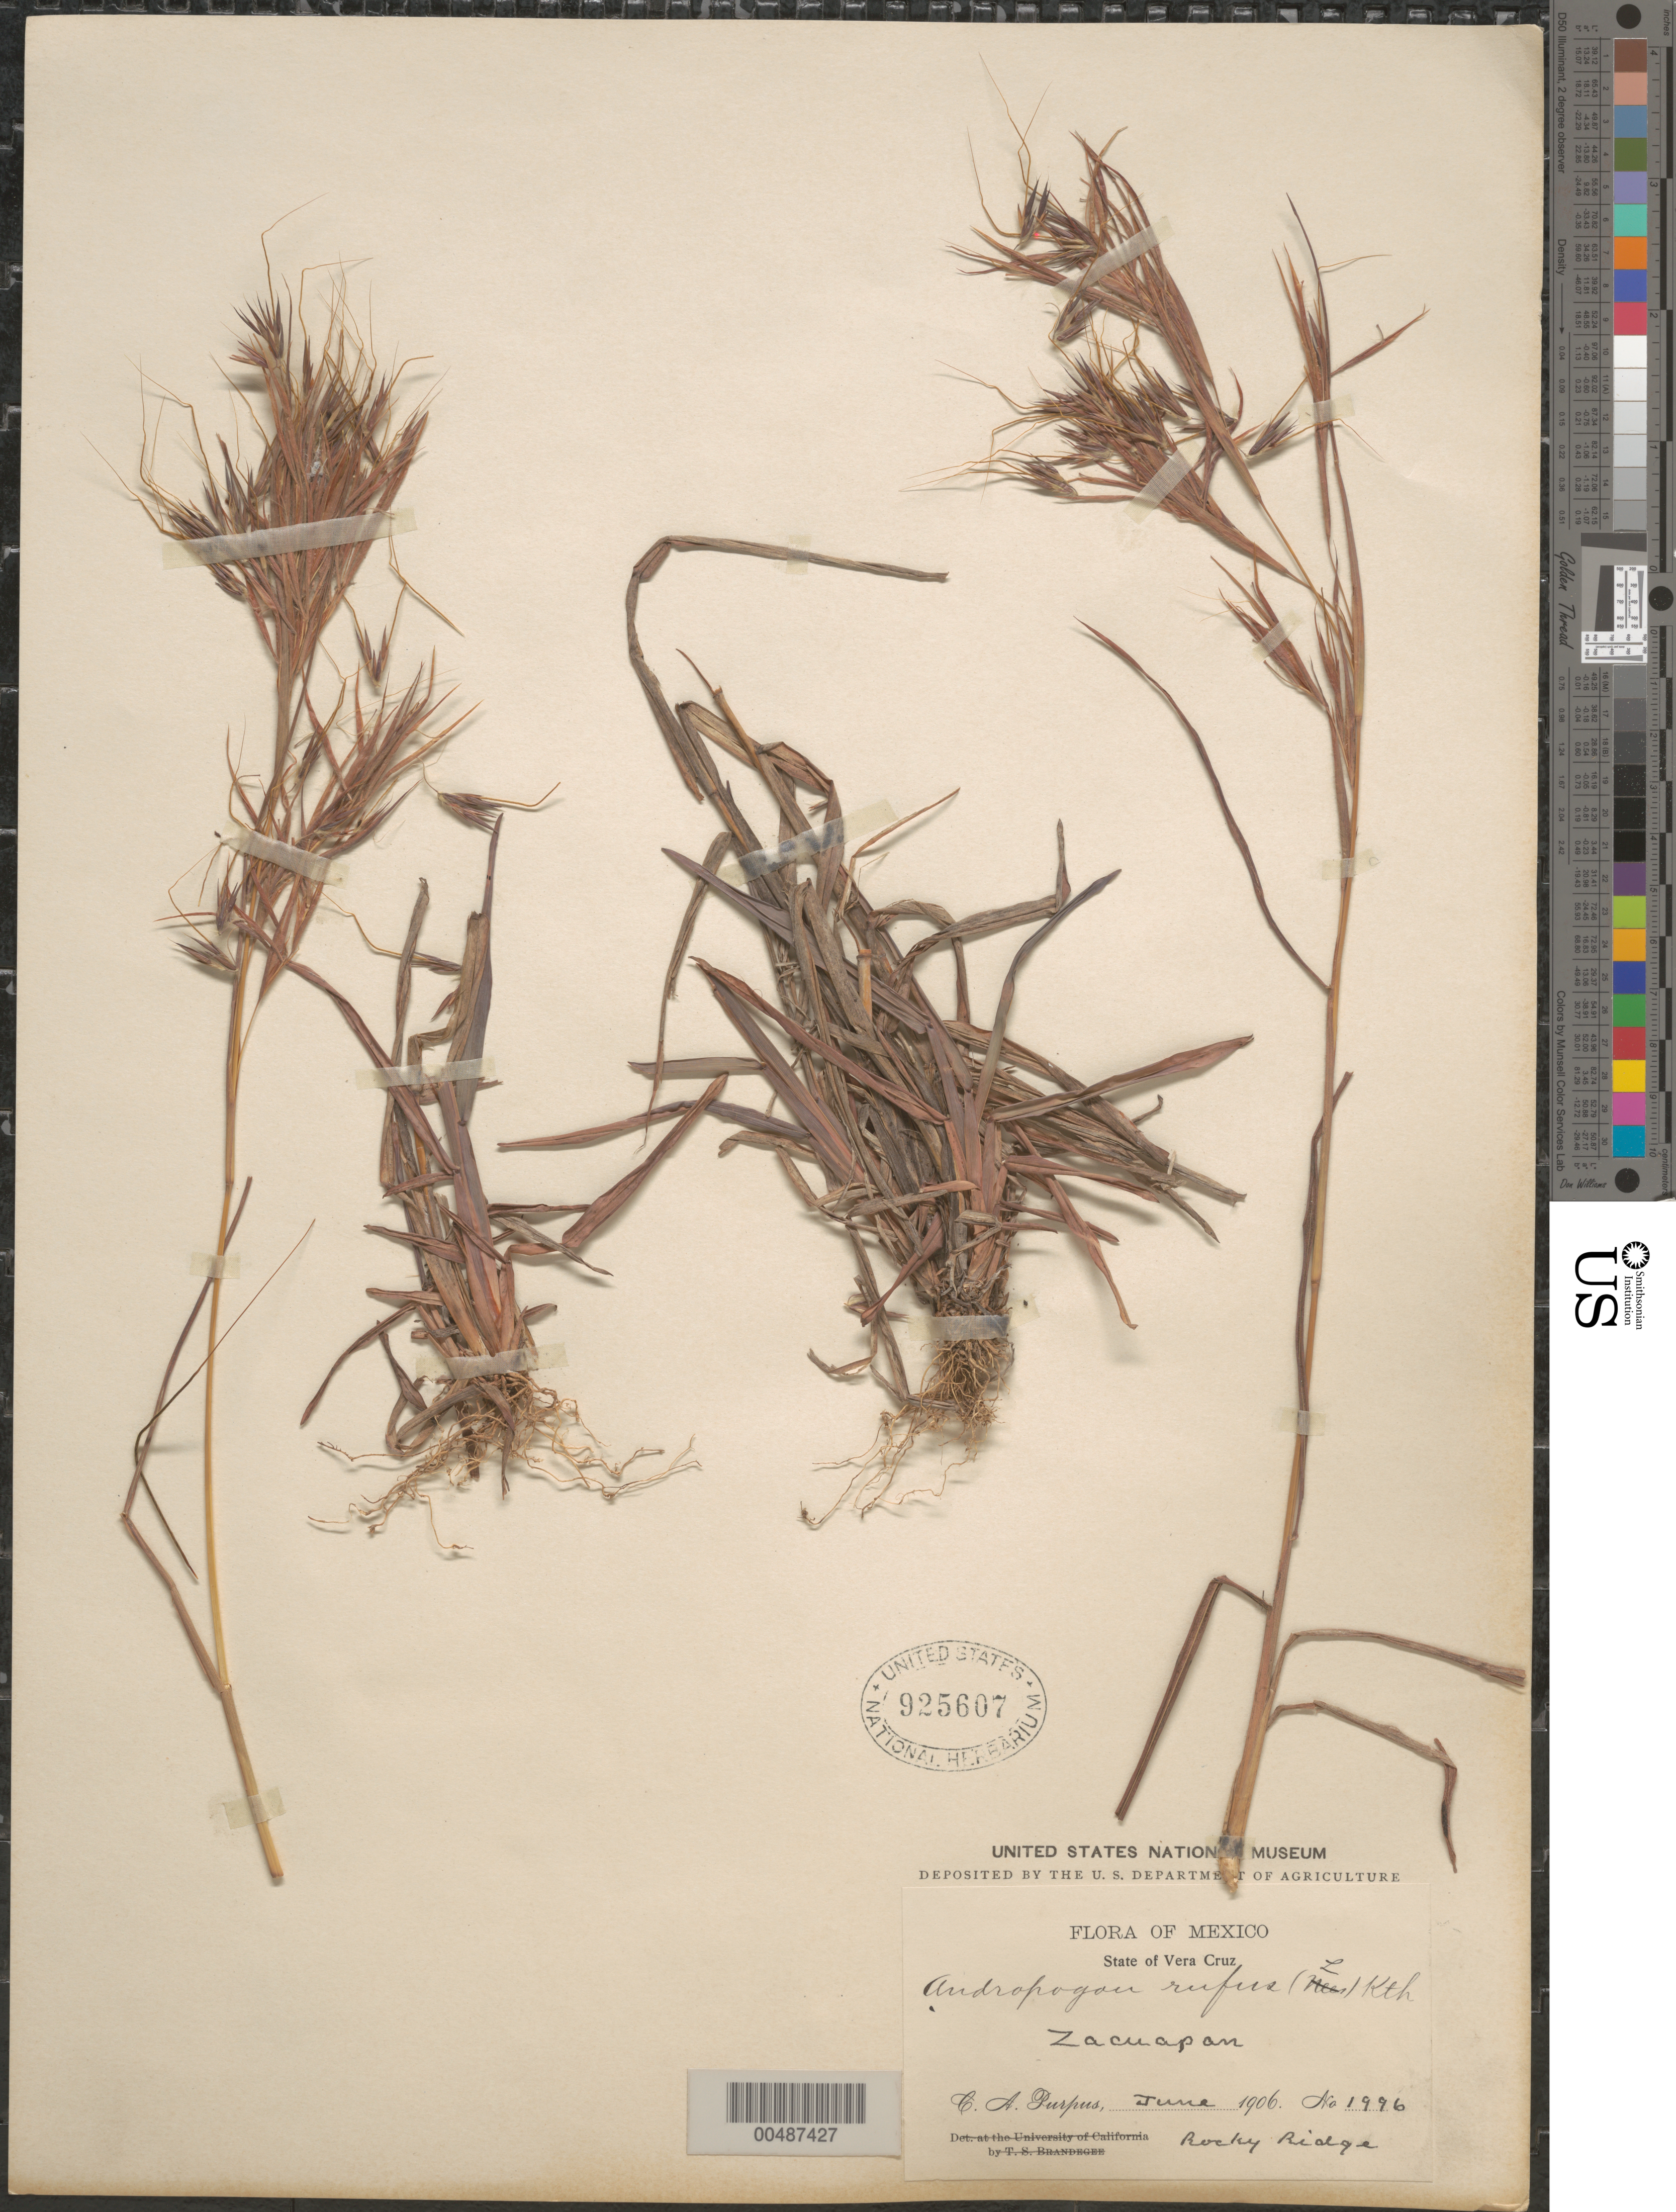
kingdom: Plantae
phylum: Tracheophyta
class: Liliopsida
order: Poales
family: Poaceae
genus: Hyparrhenia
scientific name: Hyparrhenia bracteata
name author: (Humb. & Bonpl.) Stapf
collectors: C. A. Purpus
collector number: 1996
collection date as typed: Jun 1906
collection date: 1906-06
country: Mexico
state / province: Veracruz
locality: Zacuapan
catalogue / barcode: US 925607